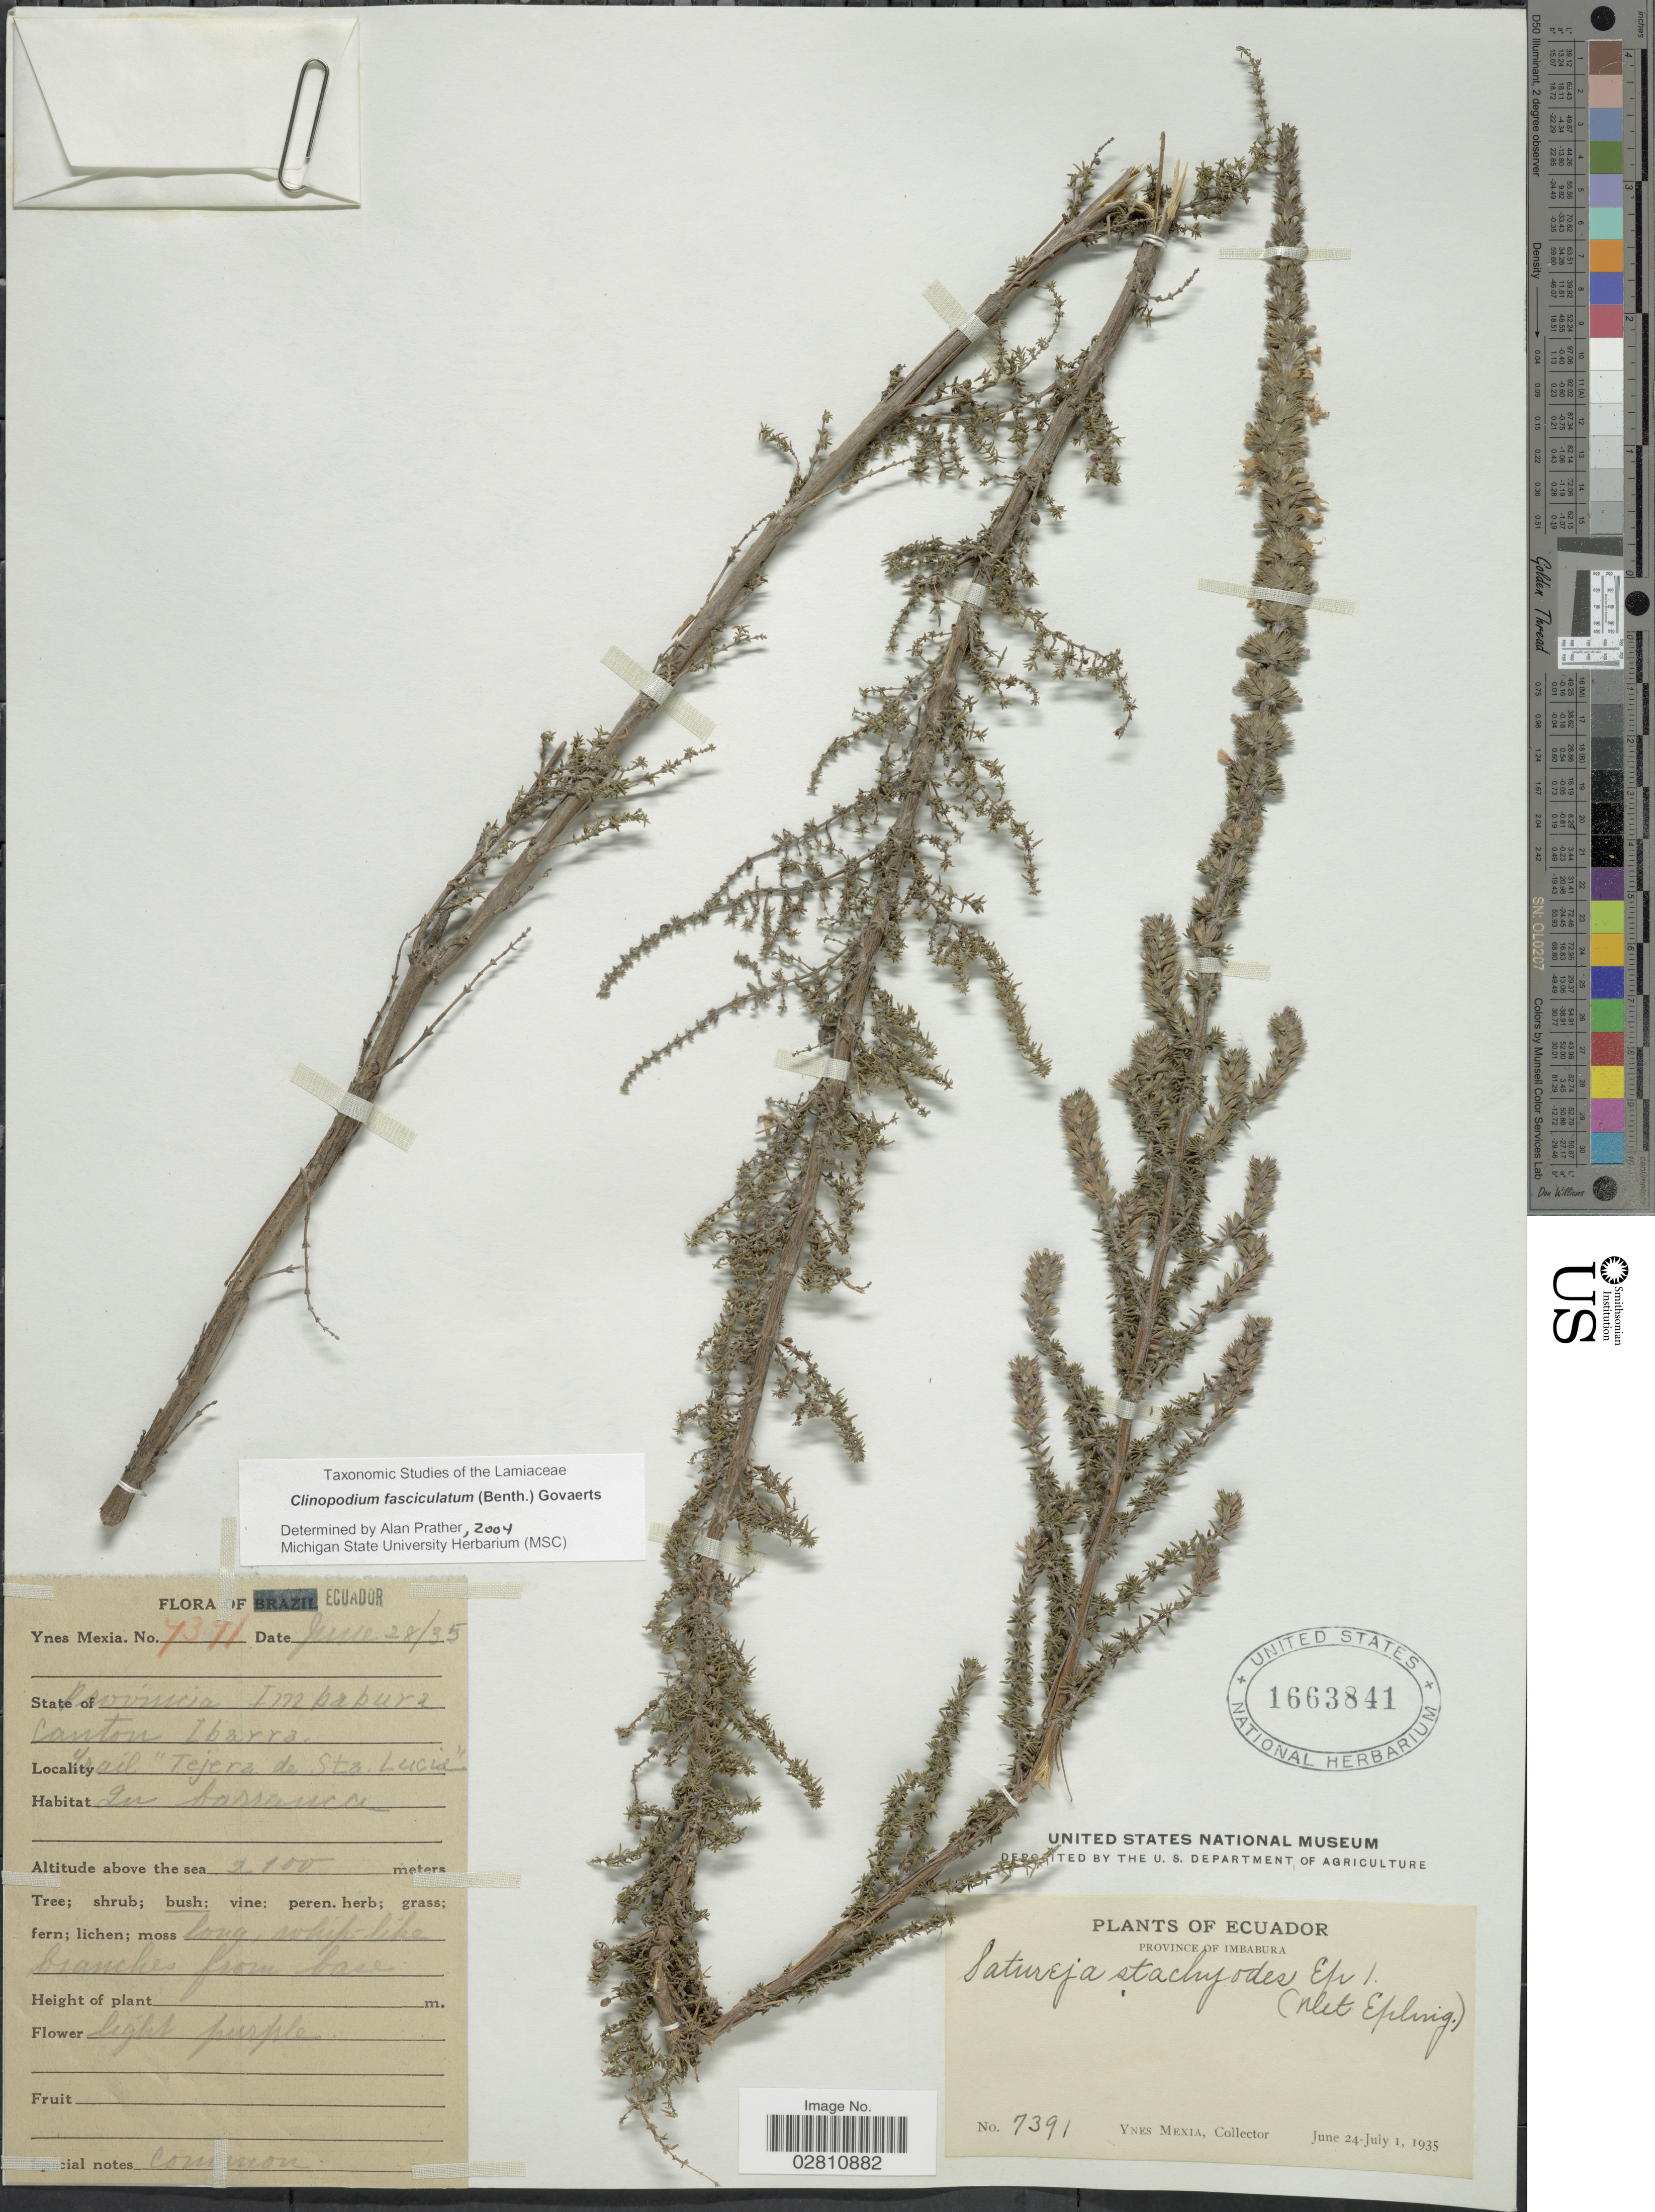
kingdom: Plantae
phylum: Tracheophyta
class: Magnoliopsida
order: Lamiales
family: Lamiaceae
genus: Clinopodium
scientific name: Clinopodium fasciculatum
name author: (Benth.) Govaerts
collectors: Y. Mexia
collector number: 7391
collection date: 1935-06-28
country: Ecuador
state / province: Imbabura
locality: Province of Imbabura, Canton Ibarra, Trail : "Tejera de Sta. Lucia".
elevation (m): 2100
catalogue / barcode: US 1663841